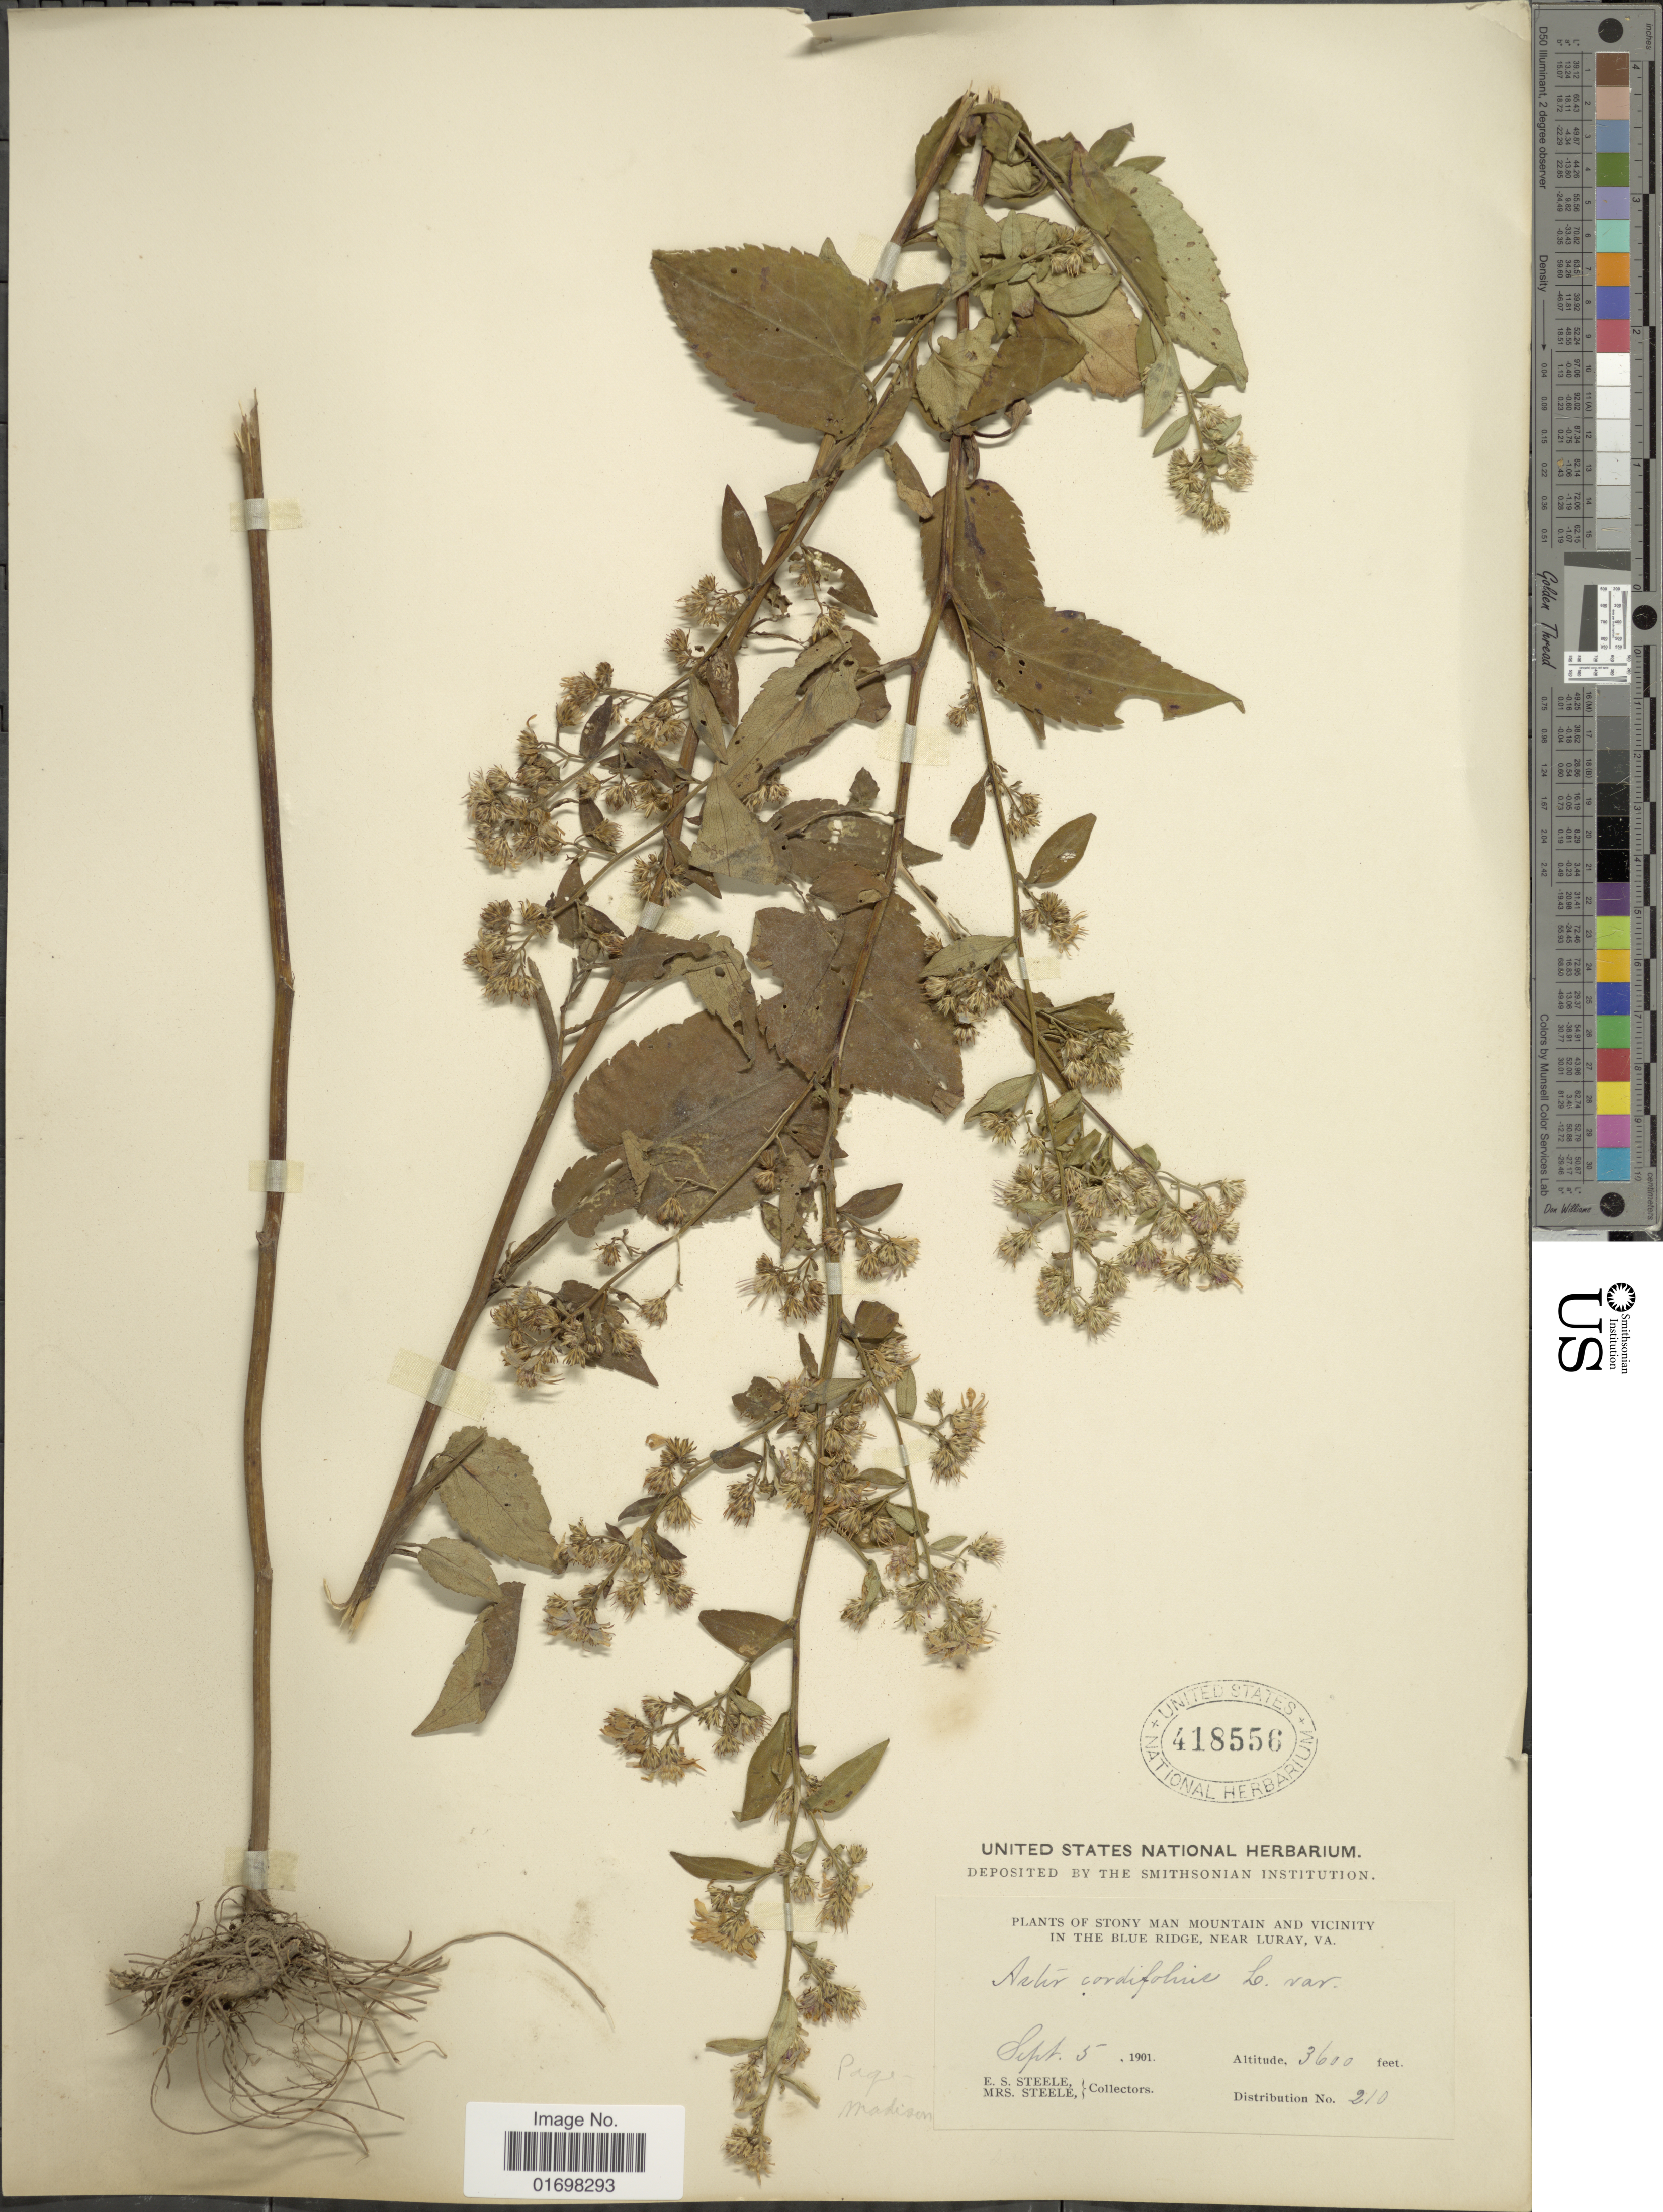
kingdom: Plantae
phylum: Tracheophyta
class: Magnoliopsida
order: Asterales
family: Asteraceae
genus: Symphyotrichum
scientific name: Symphyotrichum cordifolium var. cordifolium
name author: (L.) G.L. Nesom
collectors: E. Steele & Mrs. E. S. Steele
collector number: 210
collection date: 1901-09-05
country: United States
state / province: Virginia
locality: Stony Man Mountain and Vicinity in the Blue ridge, near Luray, Va.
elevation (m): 1097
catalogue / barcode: US 418556